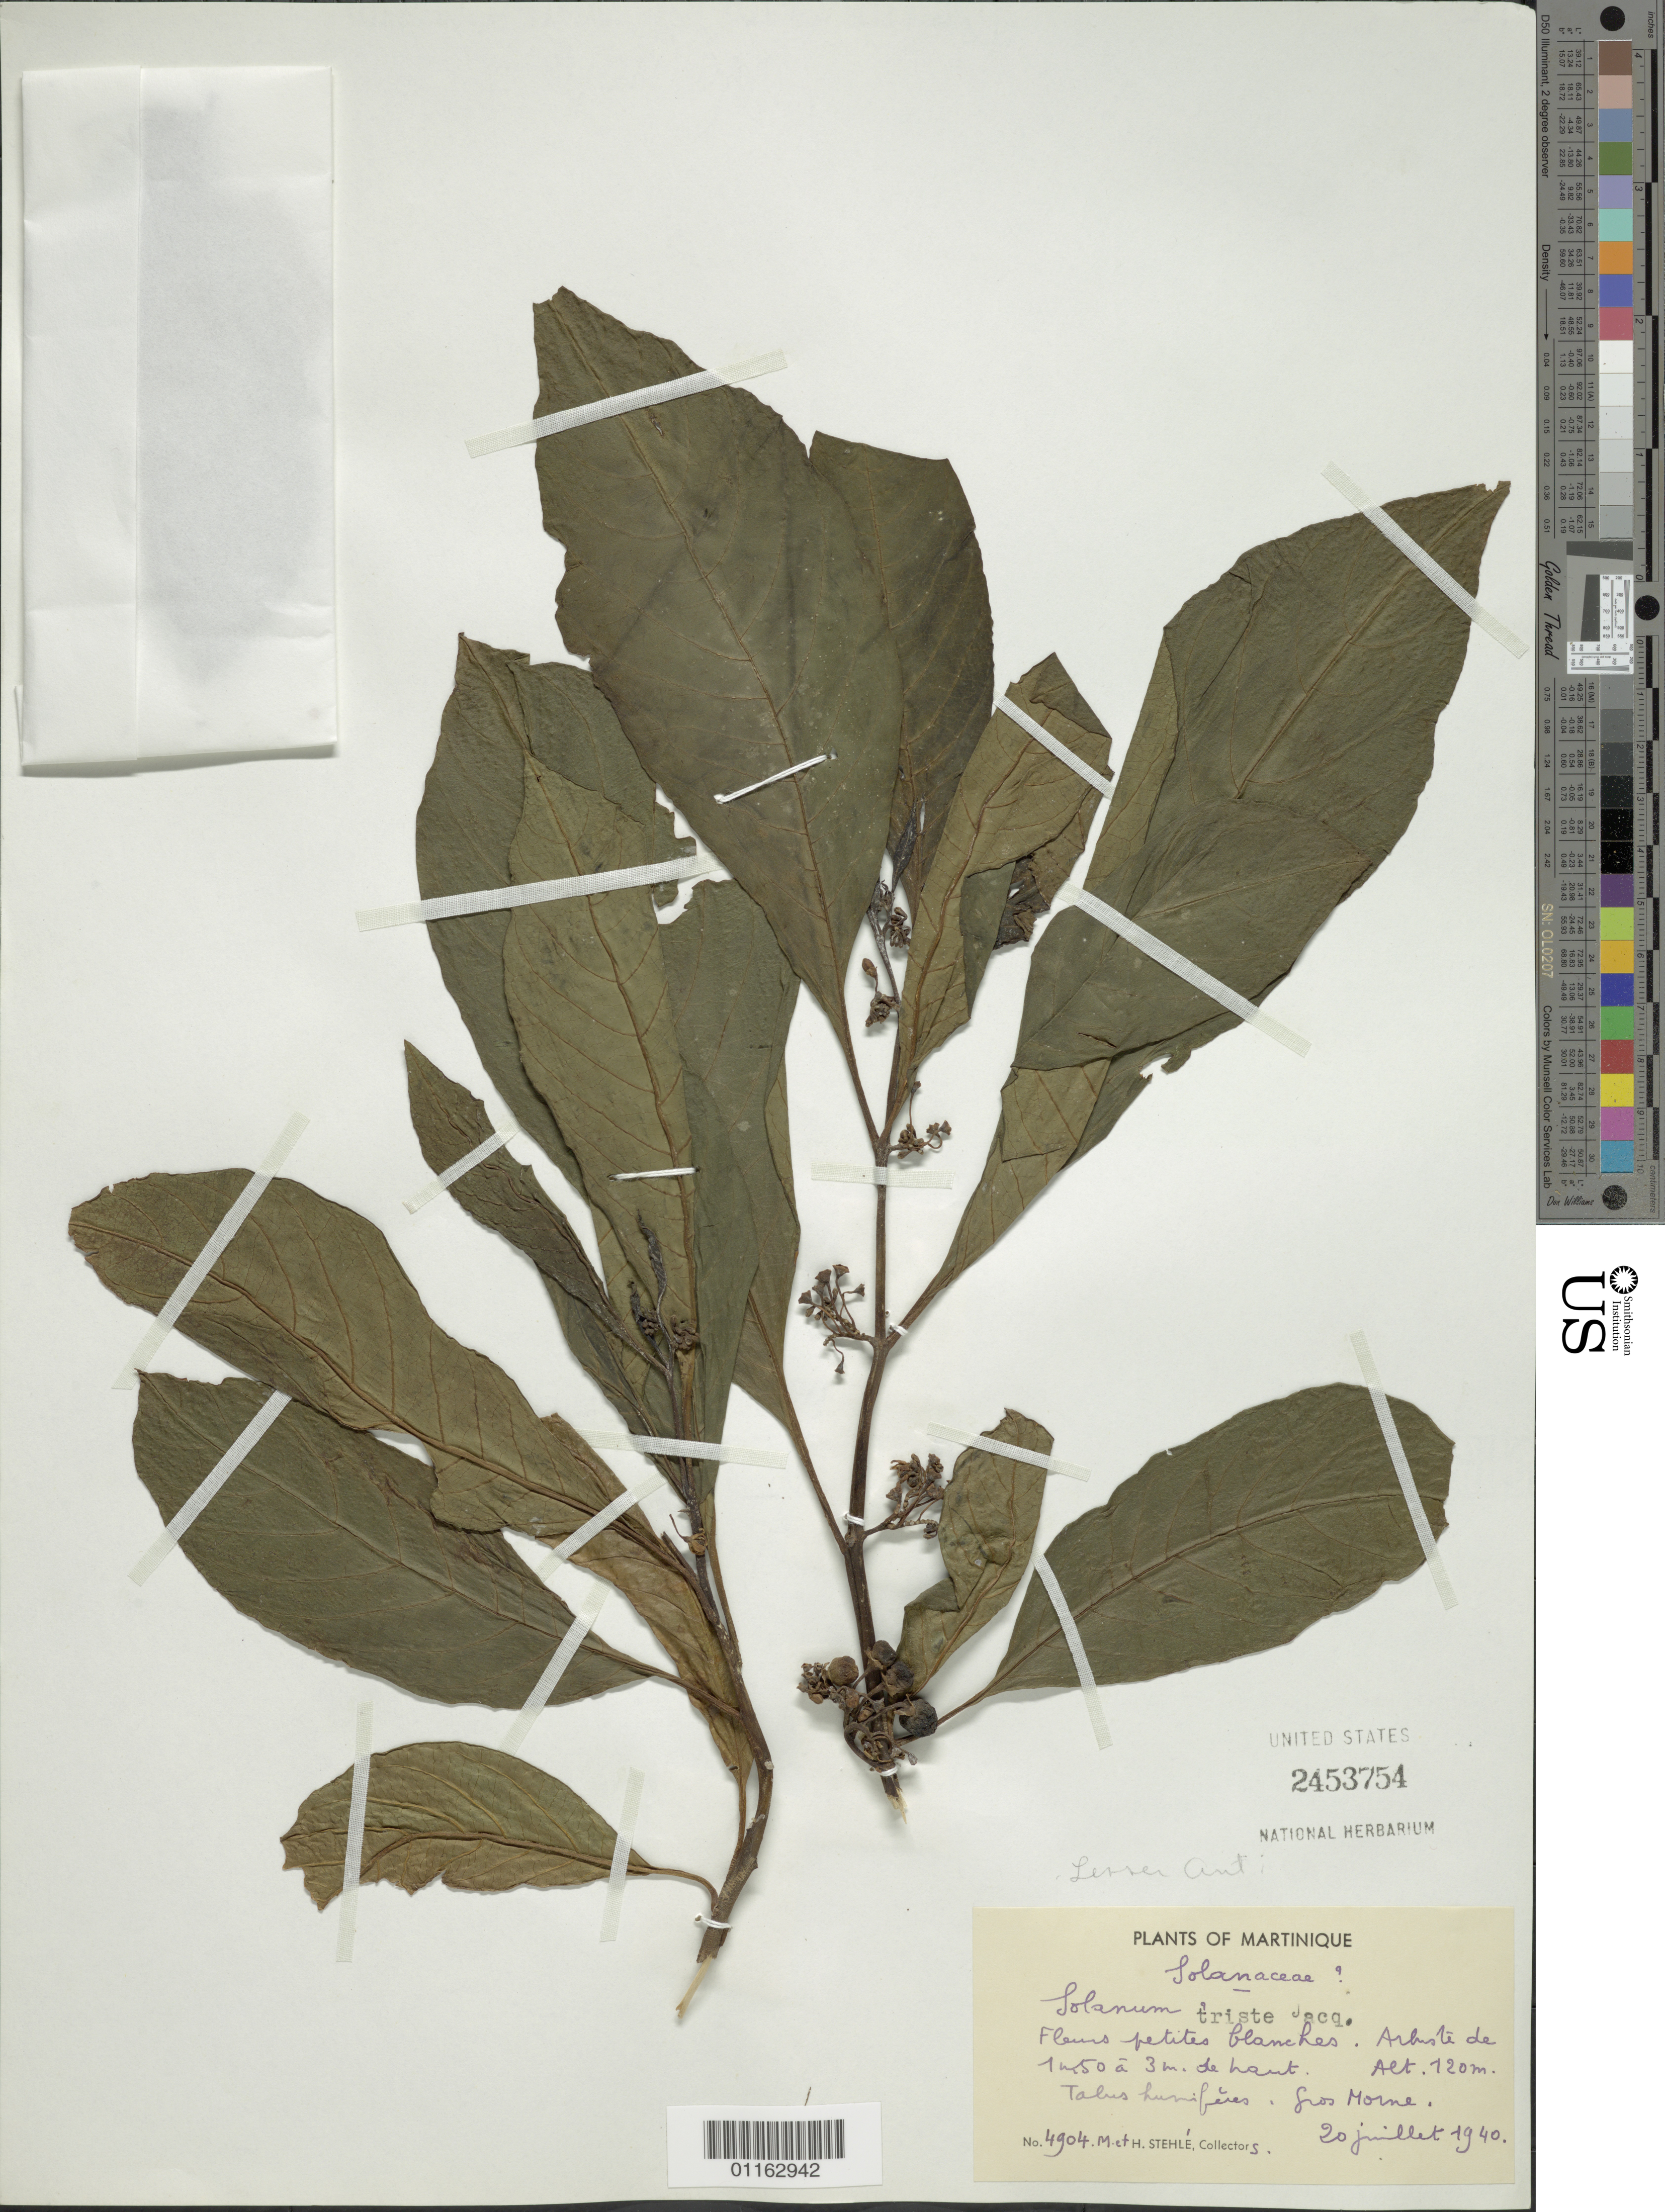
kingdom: Plantae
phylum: Tracheophyta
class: Magnoliopsida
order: Solanales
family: Solanaceae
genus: Solanum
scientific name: Solanum triste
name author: Jacq.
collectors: H. Stehlé & M. Stehlé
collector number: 4904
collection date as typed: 20 Jul 1940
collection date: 1940-07-20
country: Martinique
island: Martinique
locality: Gris Morne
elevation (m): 120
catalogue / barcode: US 2453754